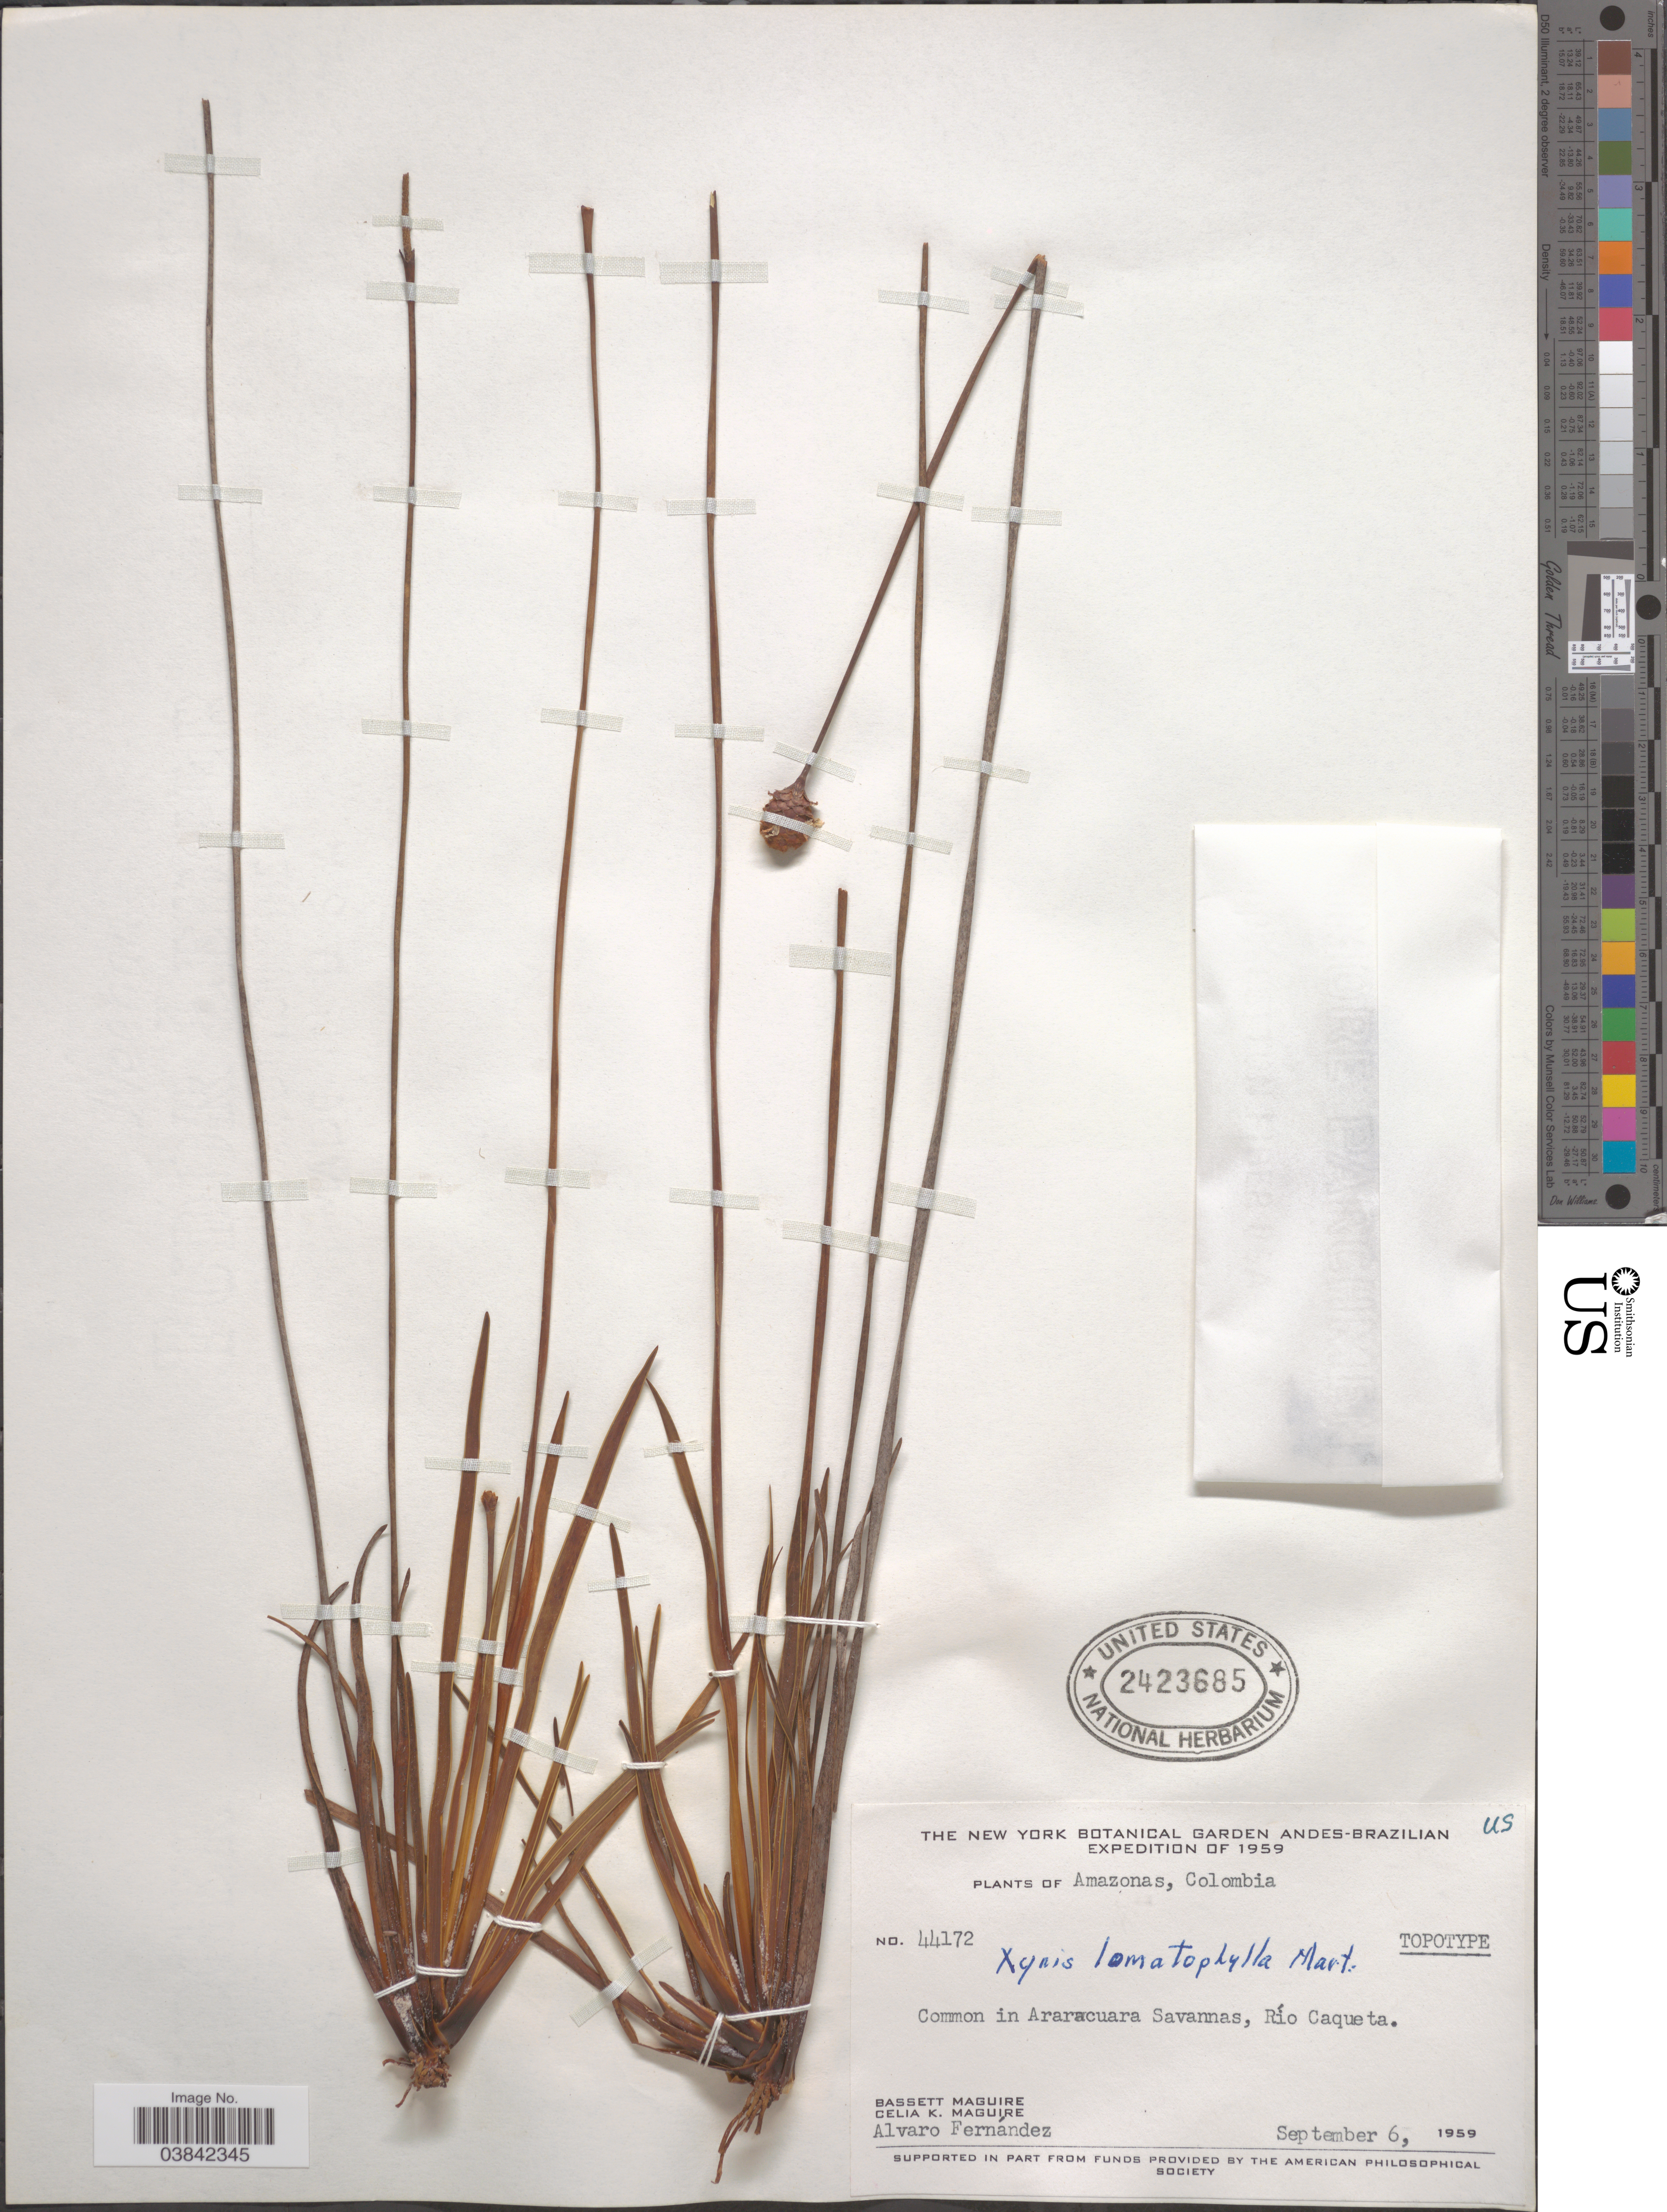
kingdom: Plantae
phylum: Tracheophyta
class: Liliopsida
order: Poales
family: Xyridaceae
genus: Xyris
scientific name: Xyris lomatophylla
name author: Mart.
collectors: B. Maguire, C. K. Maguire & A. Fernandez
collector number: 44172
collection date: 1959-09-06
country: Colombia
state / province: Amazônas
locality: In Araracuara Savannas, Río Caqueta.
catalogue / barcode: US 2423685